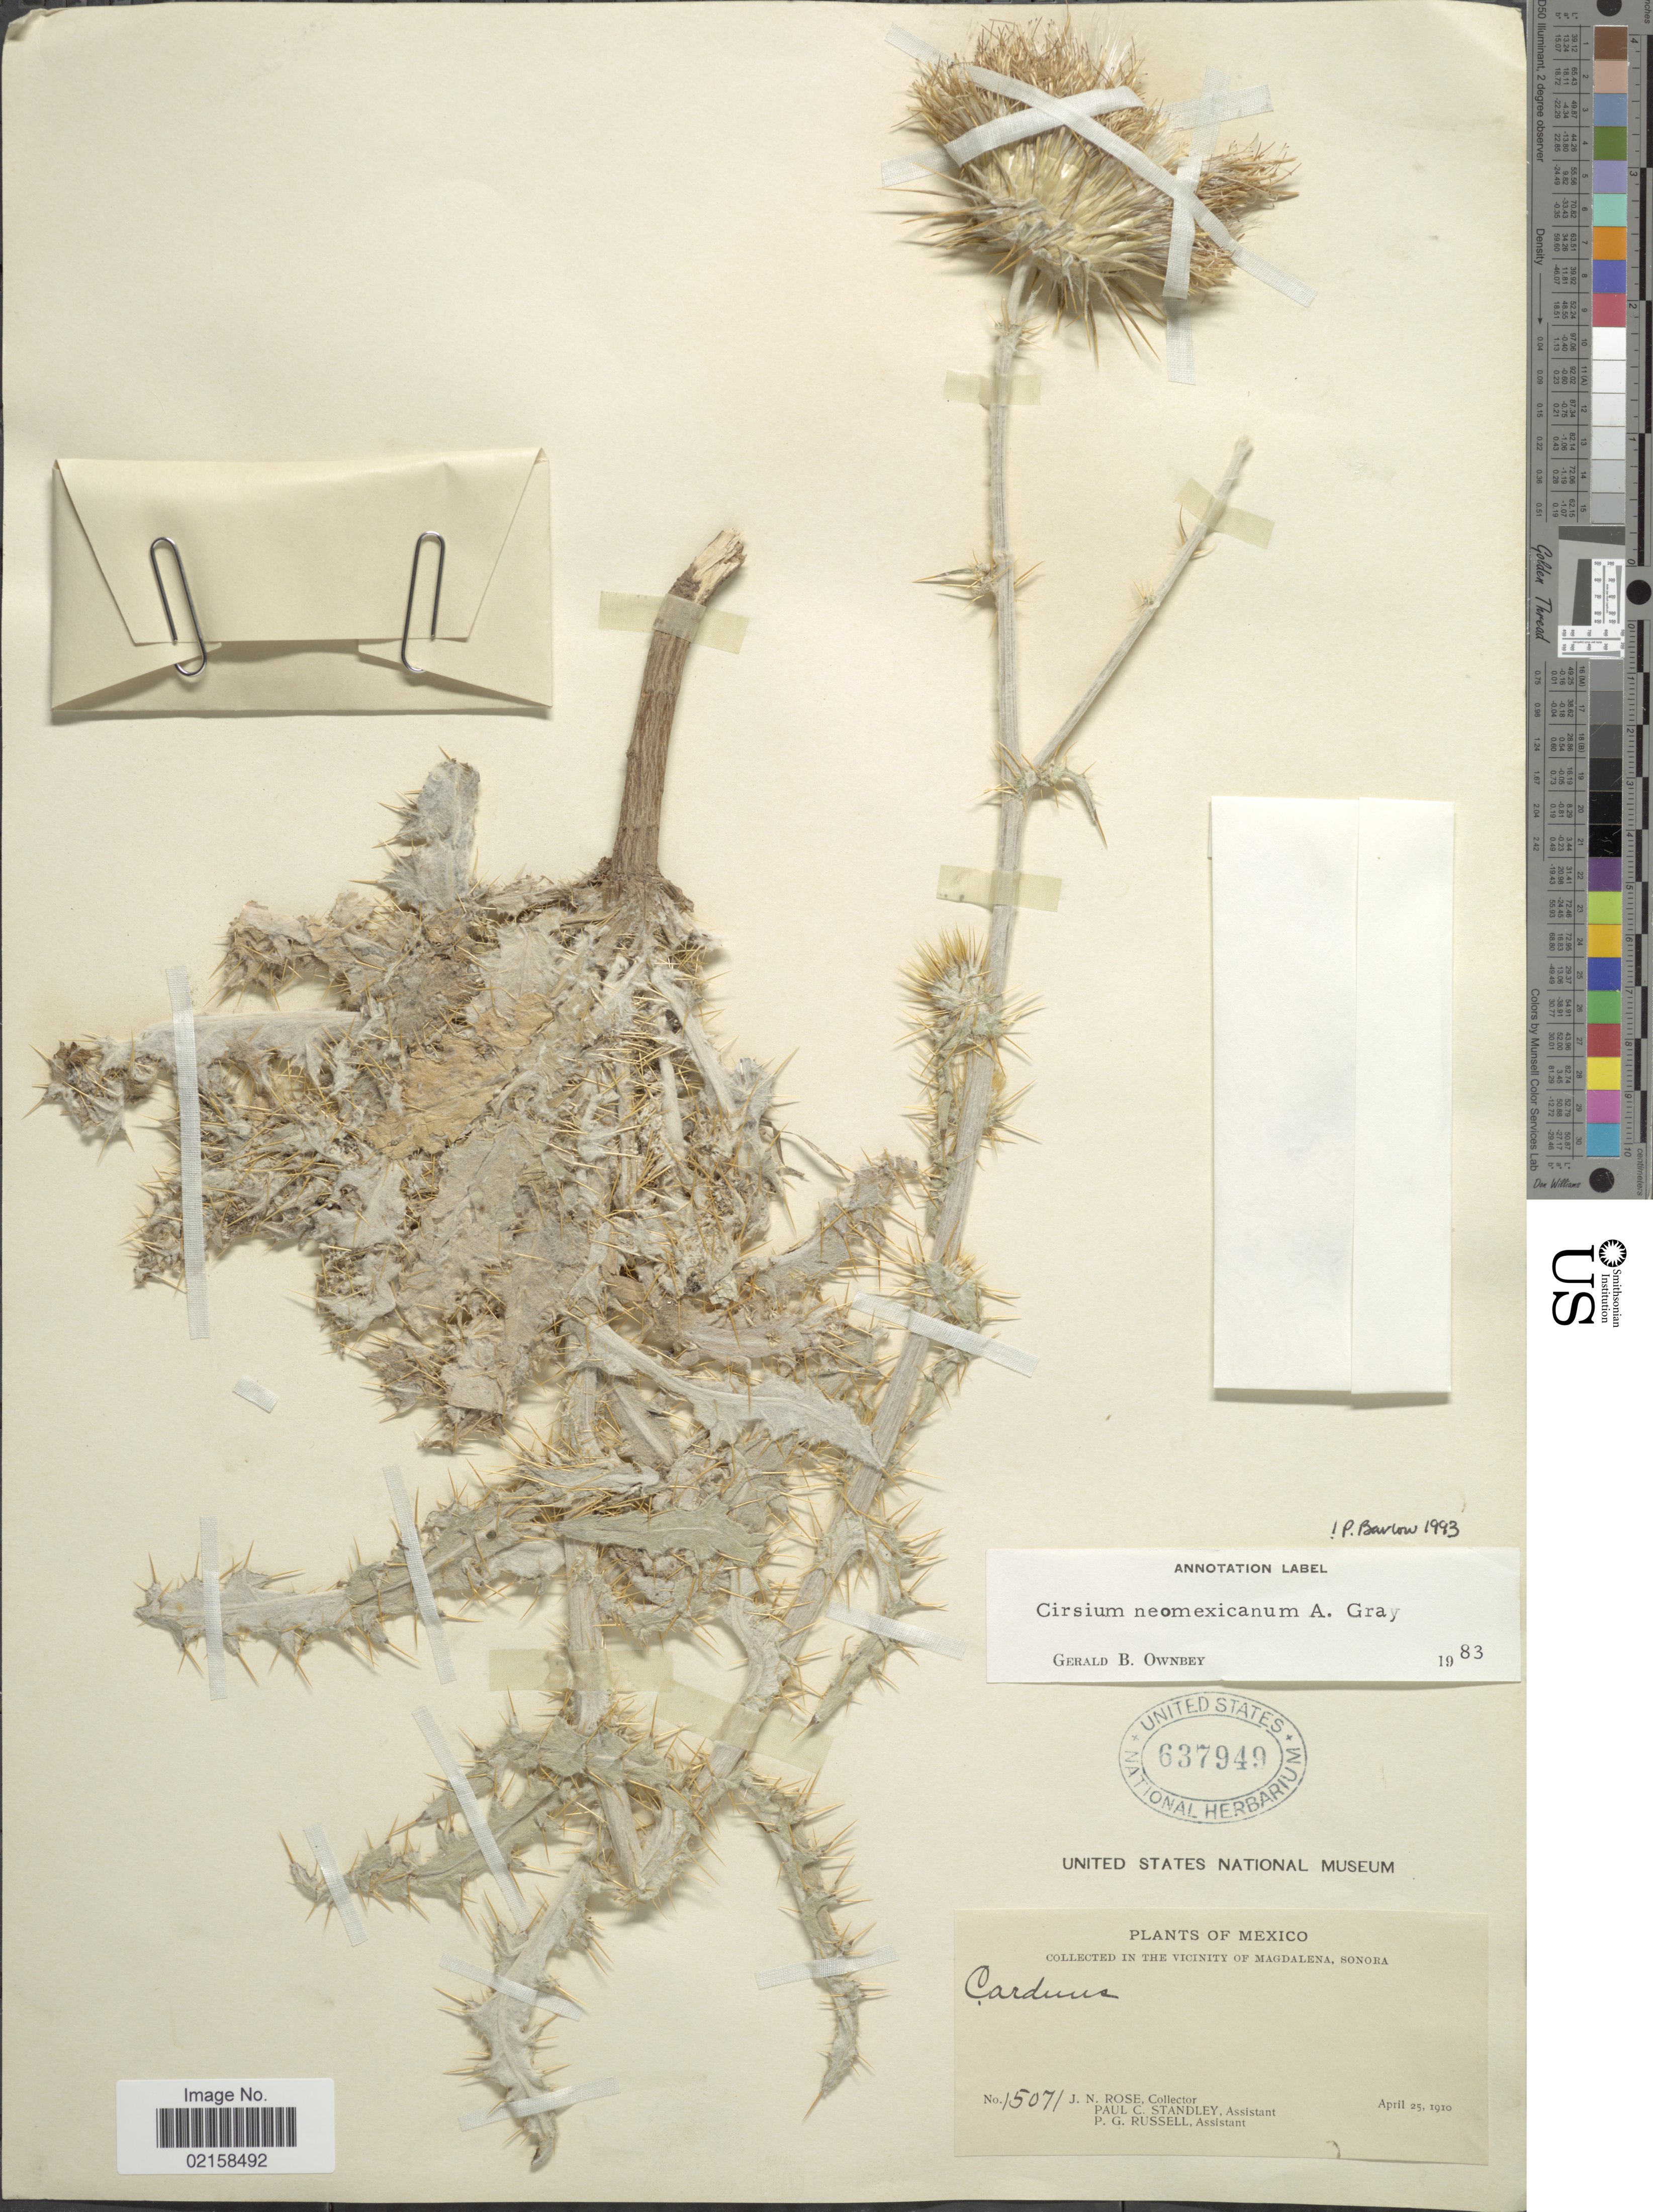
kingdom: Plantae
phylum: Tracheophyta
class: Magnoliopsida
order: Asterales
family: Asteraceae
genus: Cirsium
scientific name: Cirsium neomexicanum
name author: A. Gray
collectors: J. N. Rose, P. C. Standley & P. G. Russell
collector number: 15071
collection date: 1910-04-25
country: Mexico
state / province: Sonora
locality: In the vicinity of Sonora.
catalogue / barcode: US 637949